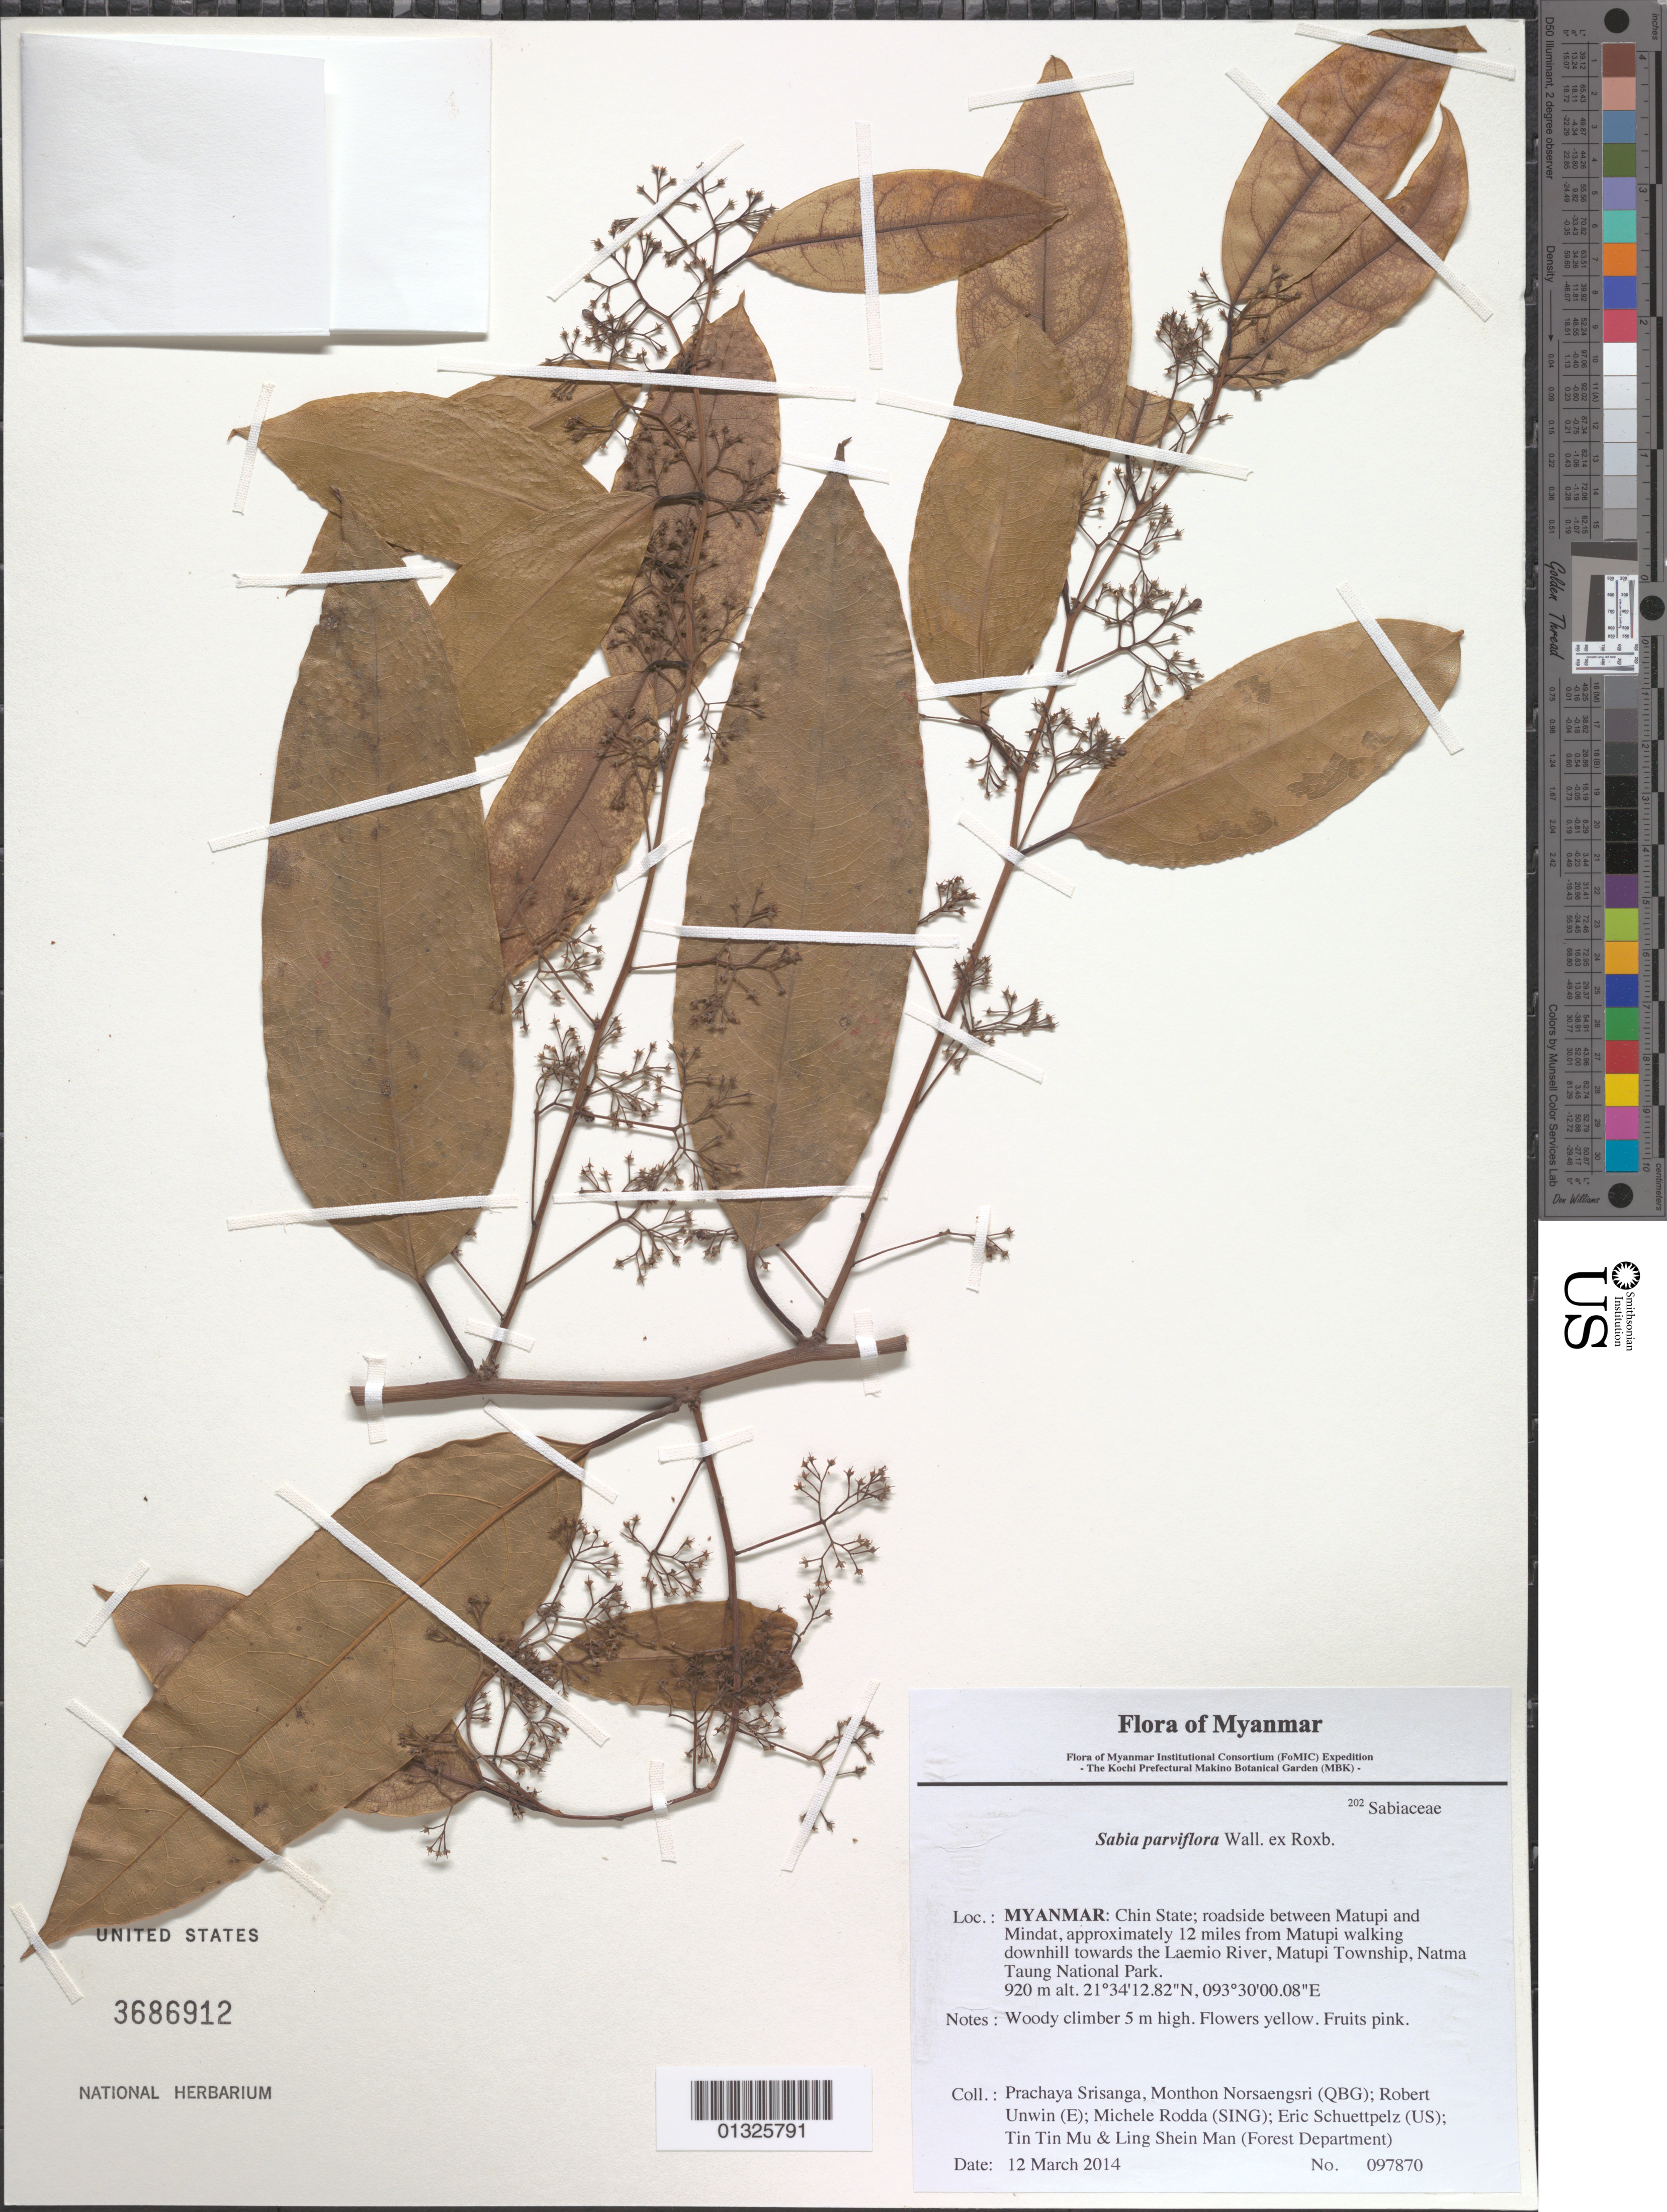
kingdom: Plantae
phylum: Tracheophyta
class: Magnoliopsida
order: Proteales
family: Sabiaceae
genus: Sabia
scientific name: Sabia parviflora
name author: Wall. ex Roxb.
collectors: P. Srisanga, M. Norsaengsri, R. Unwin, M. Rodda, E. Schuettpelz, Tin Tin Mu & Ling Shein Man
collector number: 97870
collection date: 2014-03-12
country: Myanmar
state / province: Chin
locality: Roadside between Matupi and Mindat, approximately 12 miles from Matupi walking downhill towards the Laemio River, Matupi Township, Natma Taung National Park.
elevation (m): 920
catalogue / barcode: US 3686912